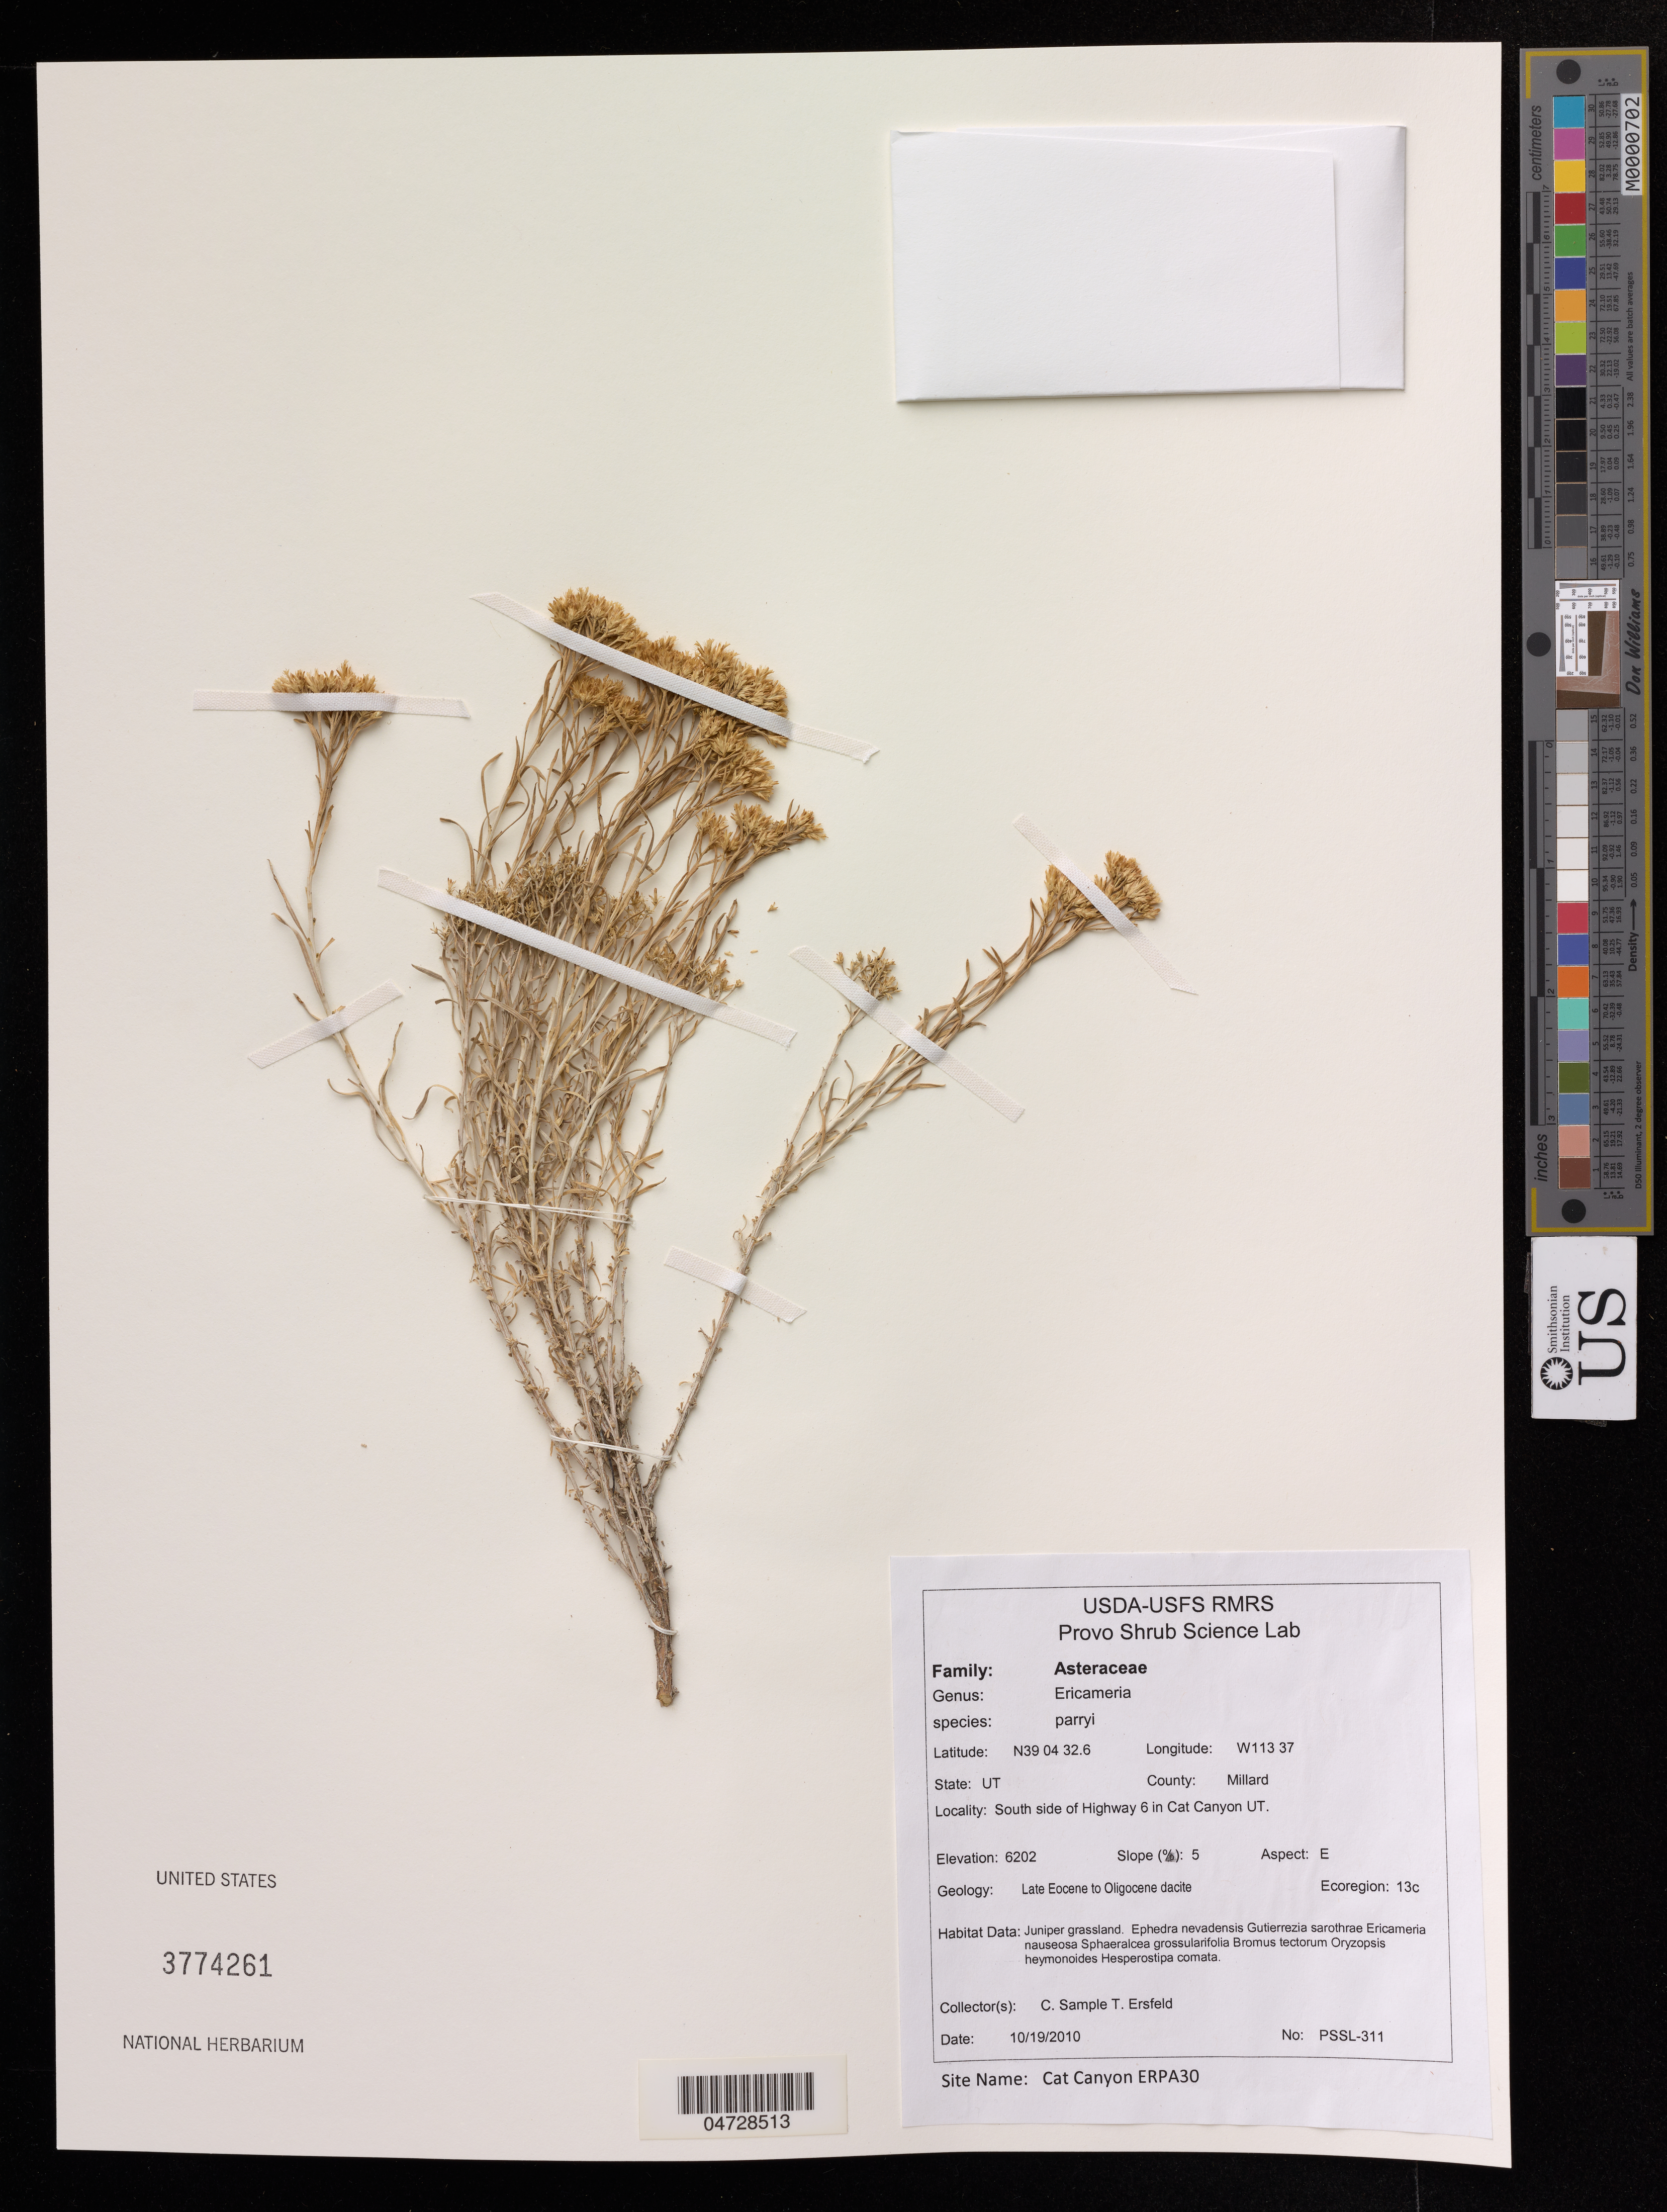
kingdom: Plantae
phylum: Tracheophyta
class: Magnoliopsida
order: Asterales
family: Asteraceae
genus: Ericameria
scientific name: Ericameria parryi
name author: (A. Gray) G.L. Nesom & G.I. Baird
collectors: C. Sample & T. Ersfeld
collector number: PSSL-311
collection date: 2010-10-19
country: United States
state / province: Utah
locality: County: Millard. South side of Highway 6 in Cat Canyon Ut.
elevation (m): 1890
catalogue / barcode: US 3774261